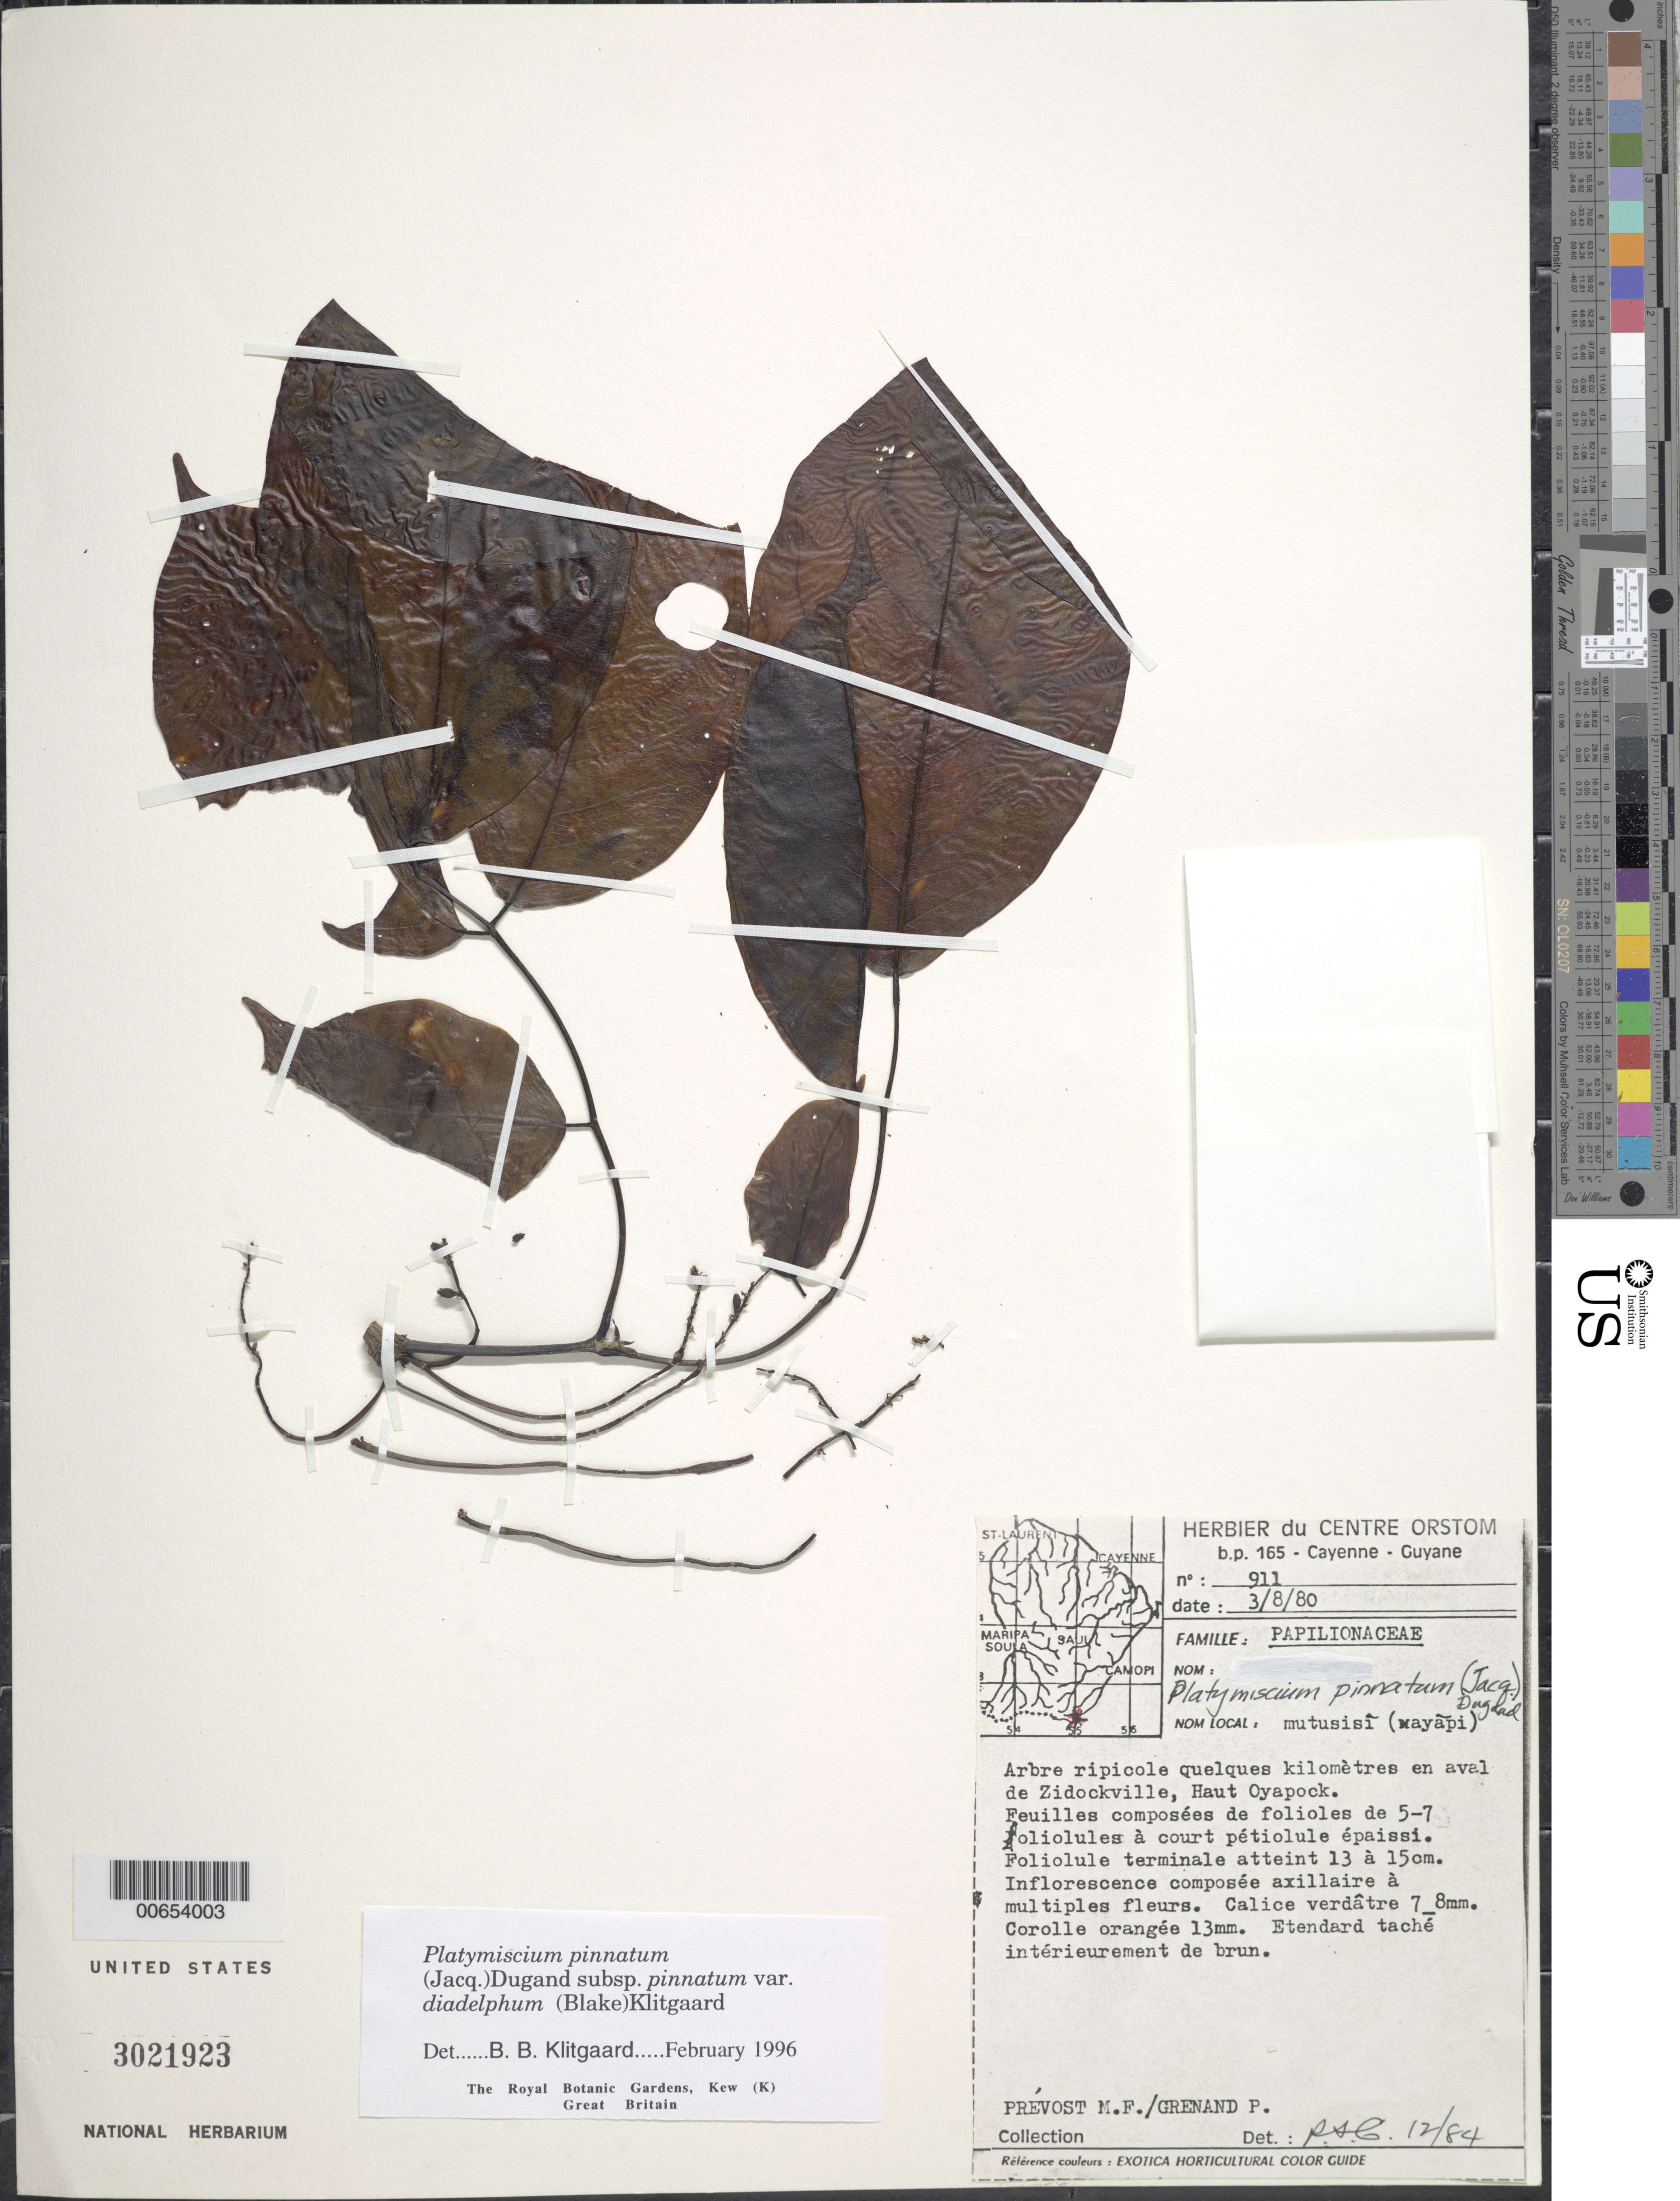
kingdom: Plantae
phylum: Tracheophyta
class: Magnoliopsida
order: Fabales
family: Fabaceae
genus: Platymiscium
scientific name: Platymiscium pinnatum var. diadelphum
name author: (S.F. Blake) Klitg.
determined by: Klitgaard, B. B.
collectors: M.-F. Prévost & P. Grenand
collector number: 911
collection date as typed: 3-Aug-80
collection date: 1980-08-03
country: French Guiana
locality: Trois Sauts (Haut Oyapock), Zidockville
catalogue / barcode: US 3021923